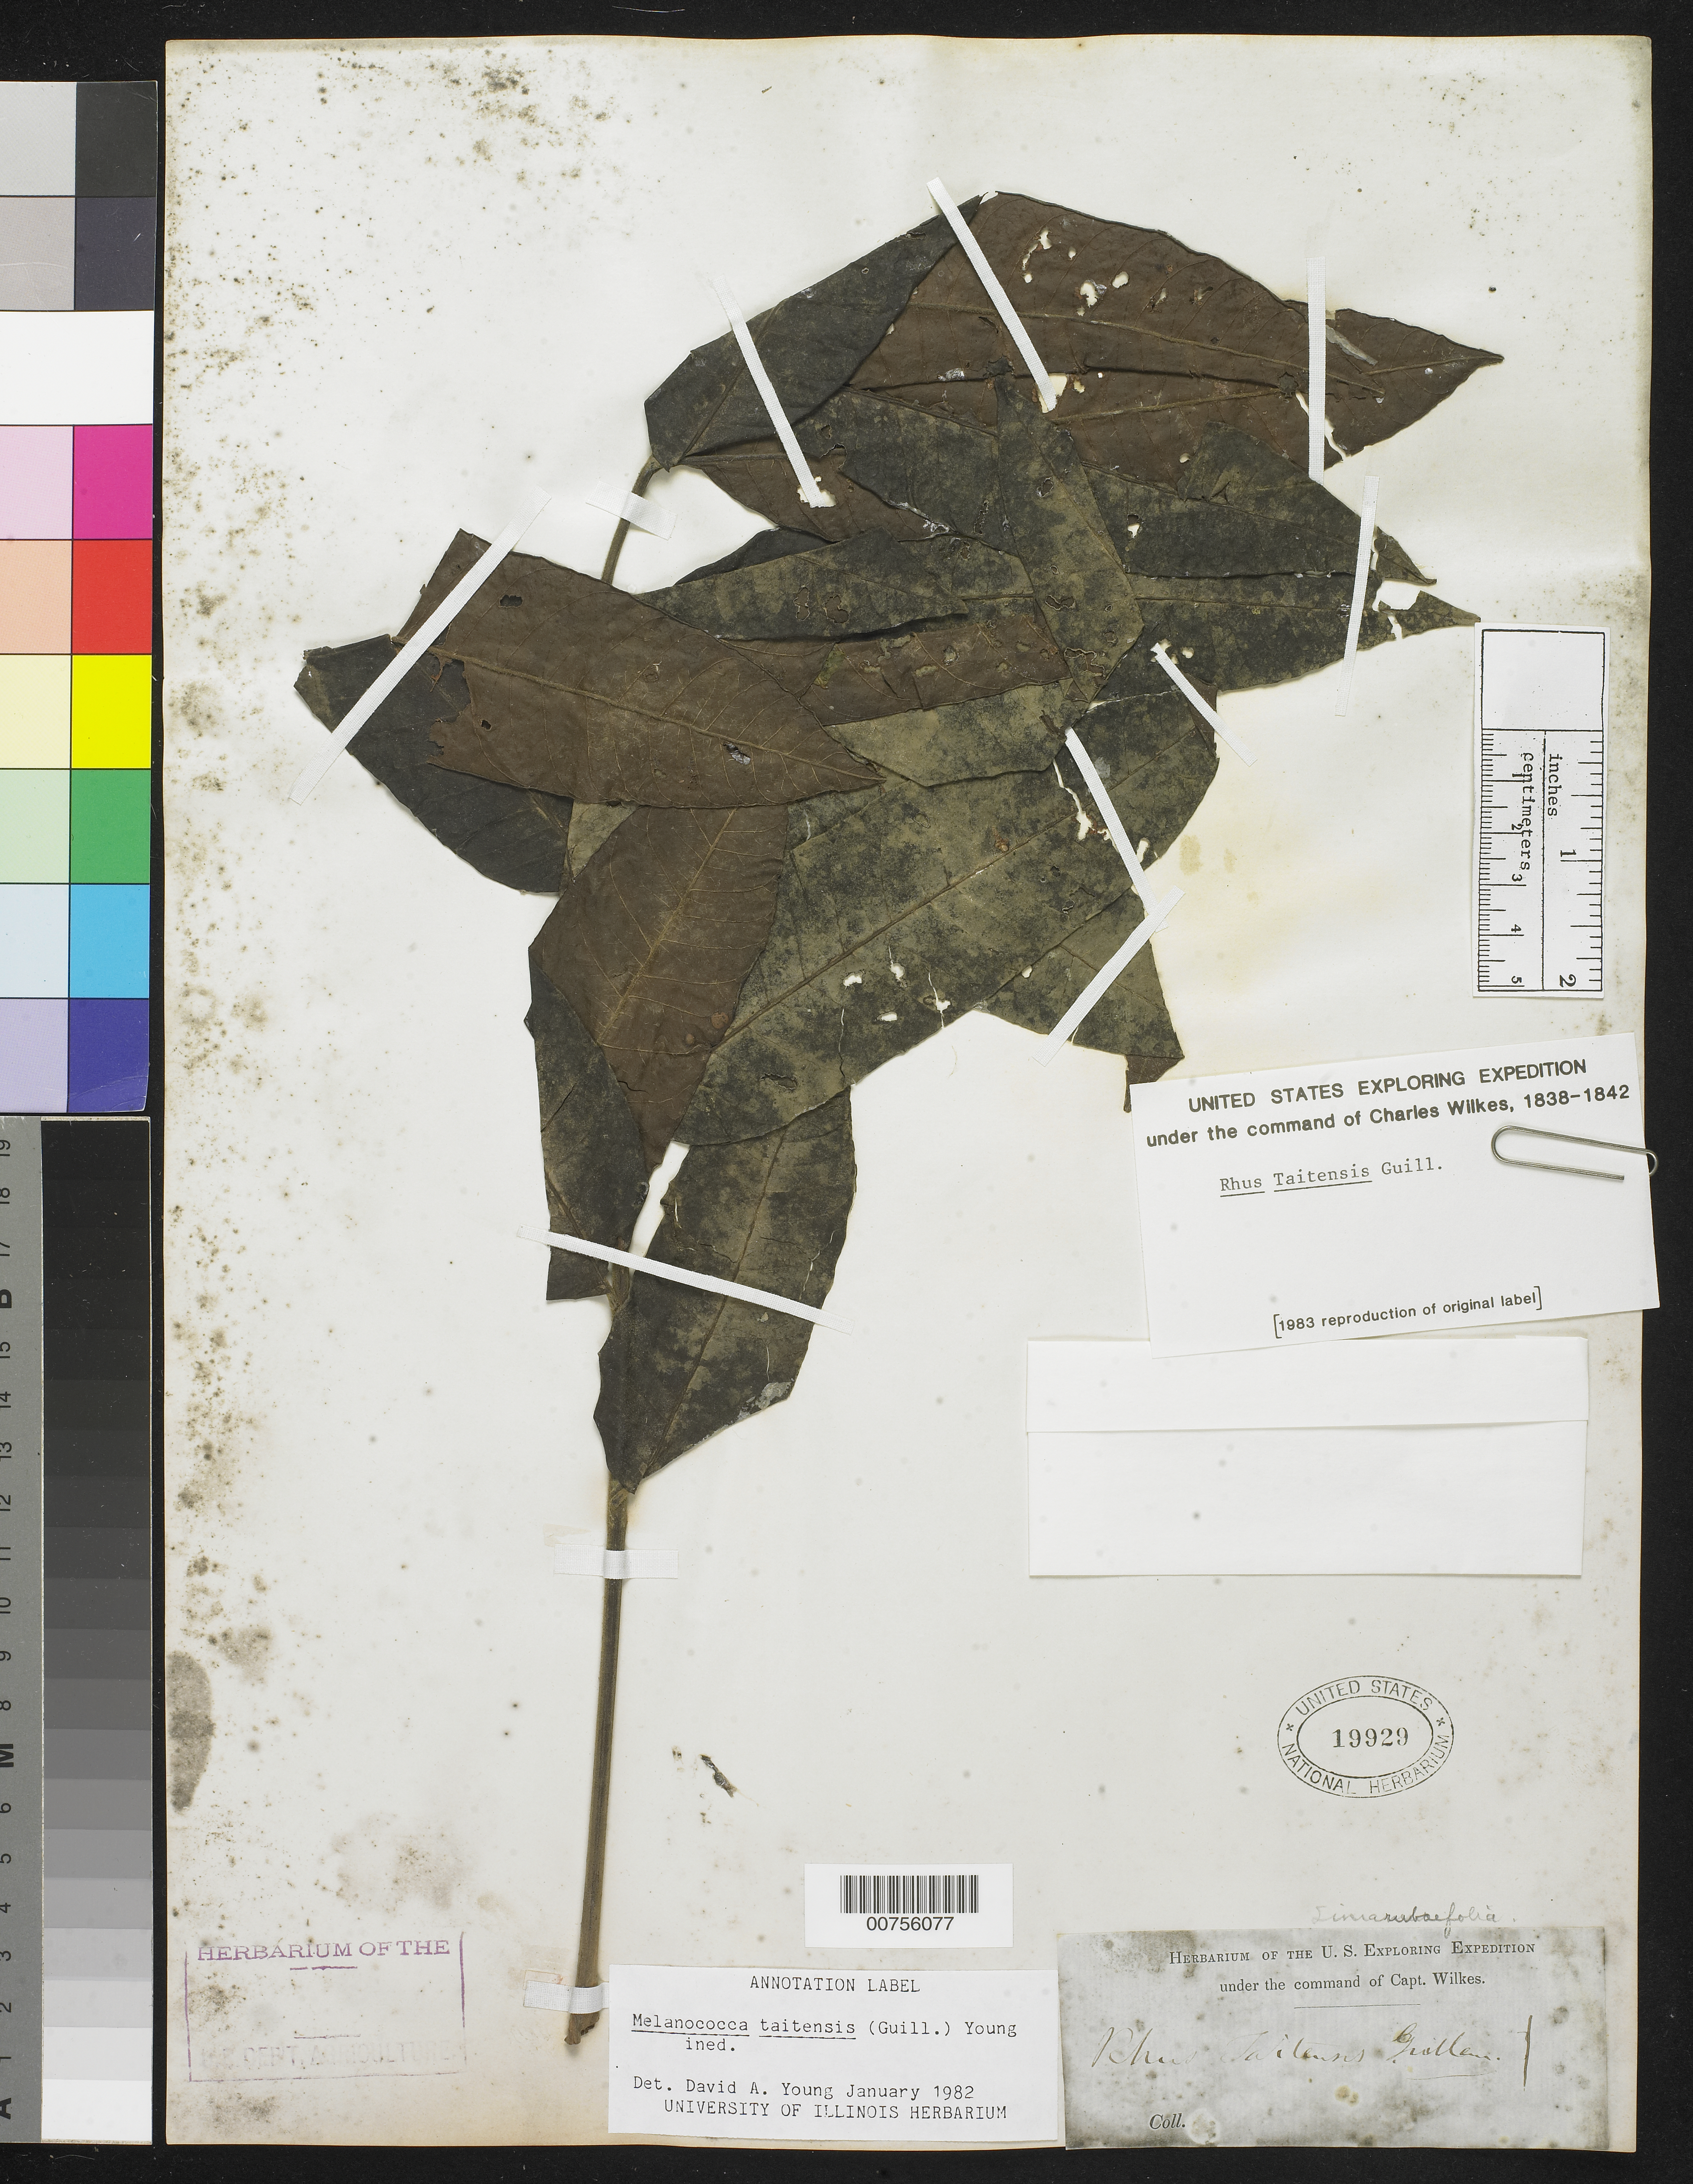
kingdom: Plantae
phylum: Tracheophyta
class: Magnoliopsida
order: Sapindales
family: Anacardiaceae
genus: Rhus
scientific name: Rhus taitensis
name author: Guill.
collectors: Wilkes Explor. Exped.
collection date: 1838/1842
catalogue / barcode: US 19929